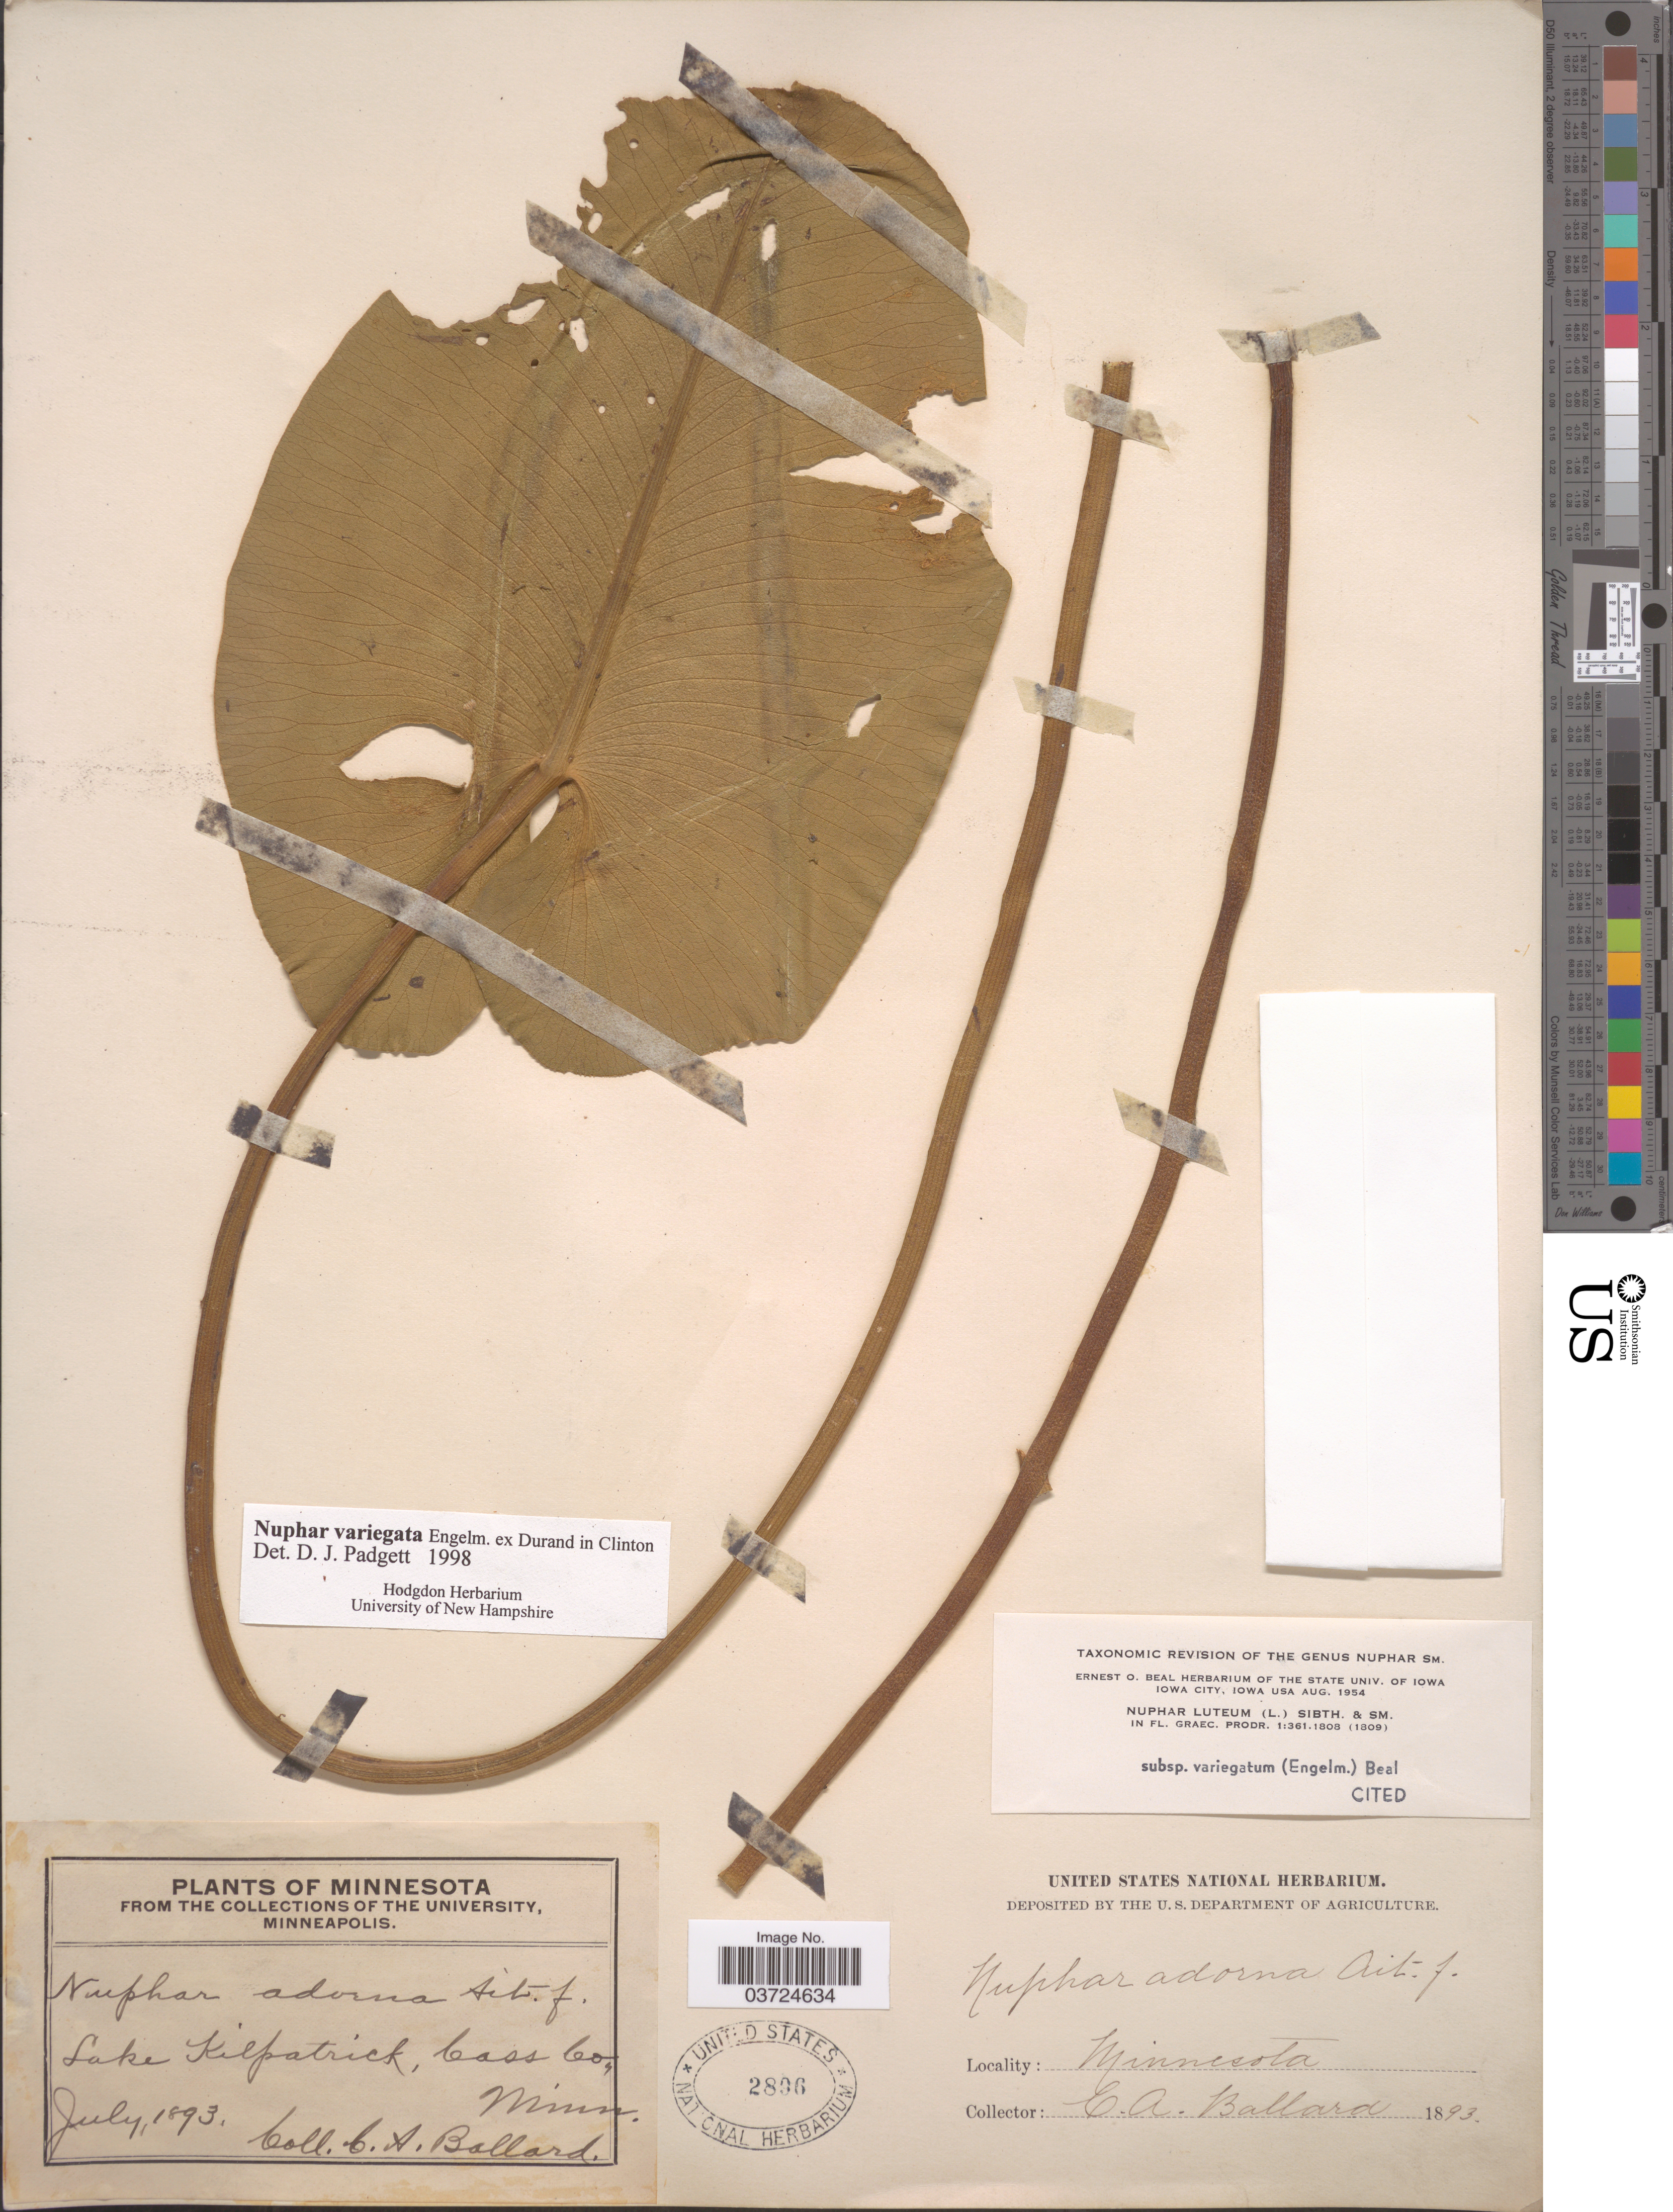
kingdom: Plantae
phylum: Tracheophyta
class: Magnoliopsida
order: Nymphaeales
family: Nymphaeaceae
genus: Nuphar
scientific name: Nuphar variegata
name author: Engelm. ex Durand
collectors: C. A. Ballard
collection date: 1893-07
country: United States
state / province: Minnesota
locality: Lake Kilpatrick, Cass Co.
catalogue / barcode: US 2896